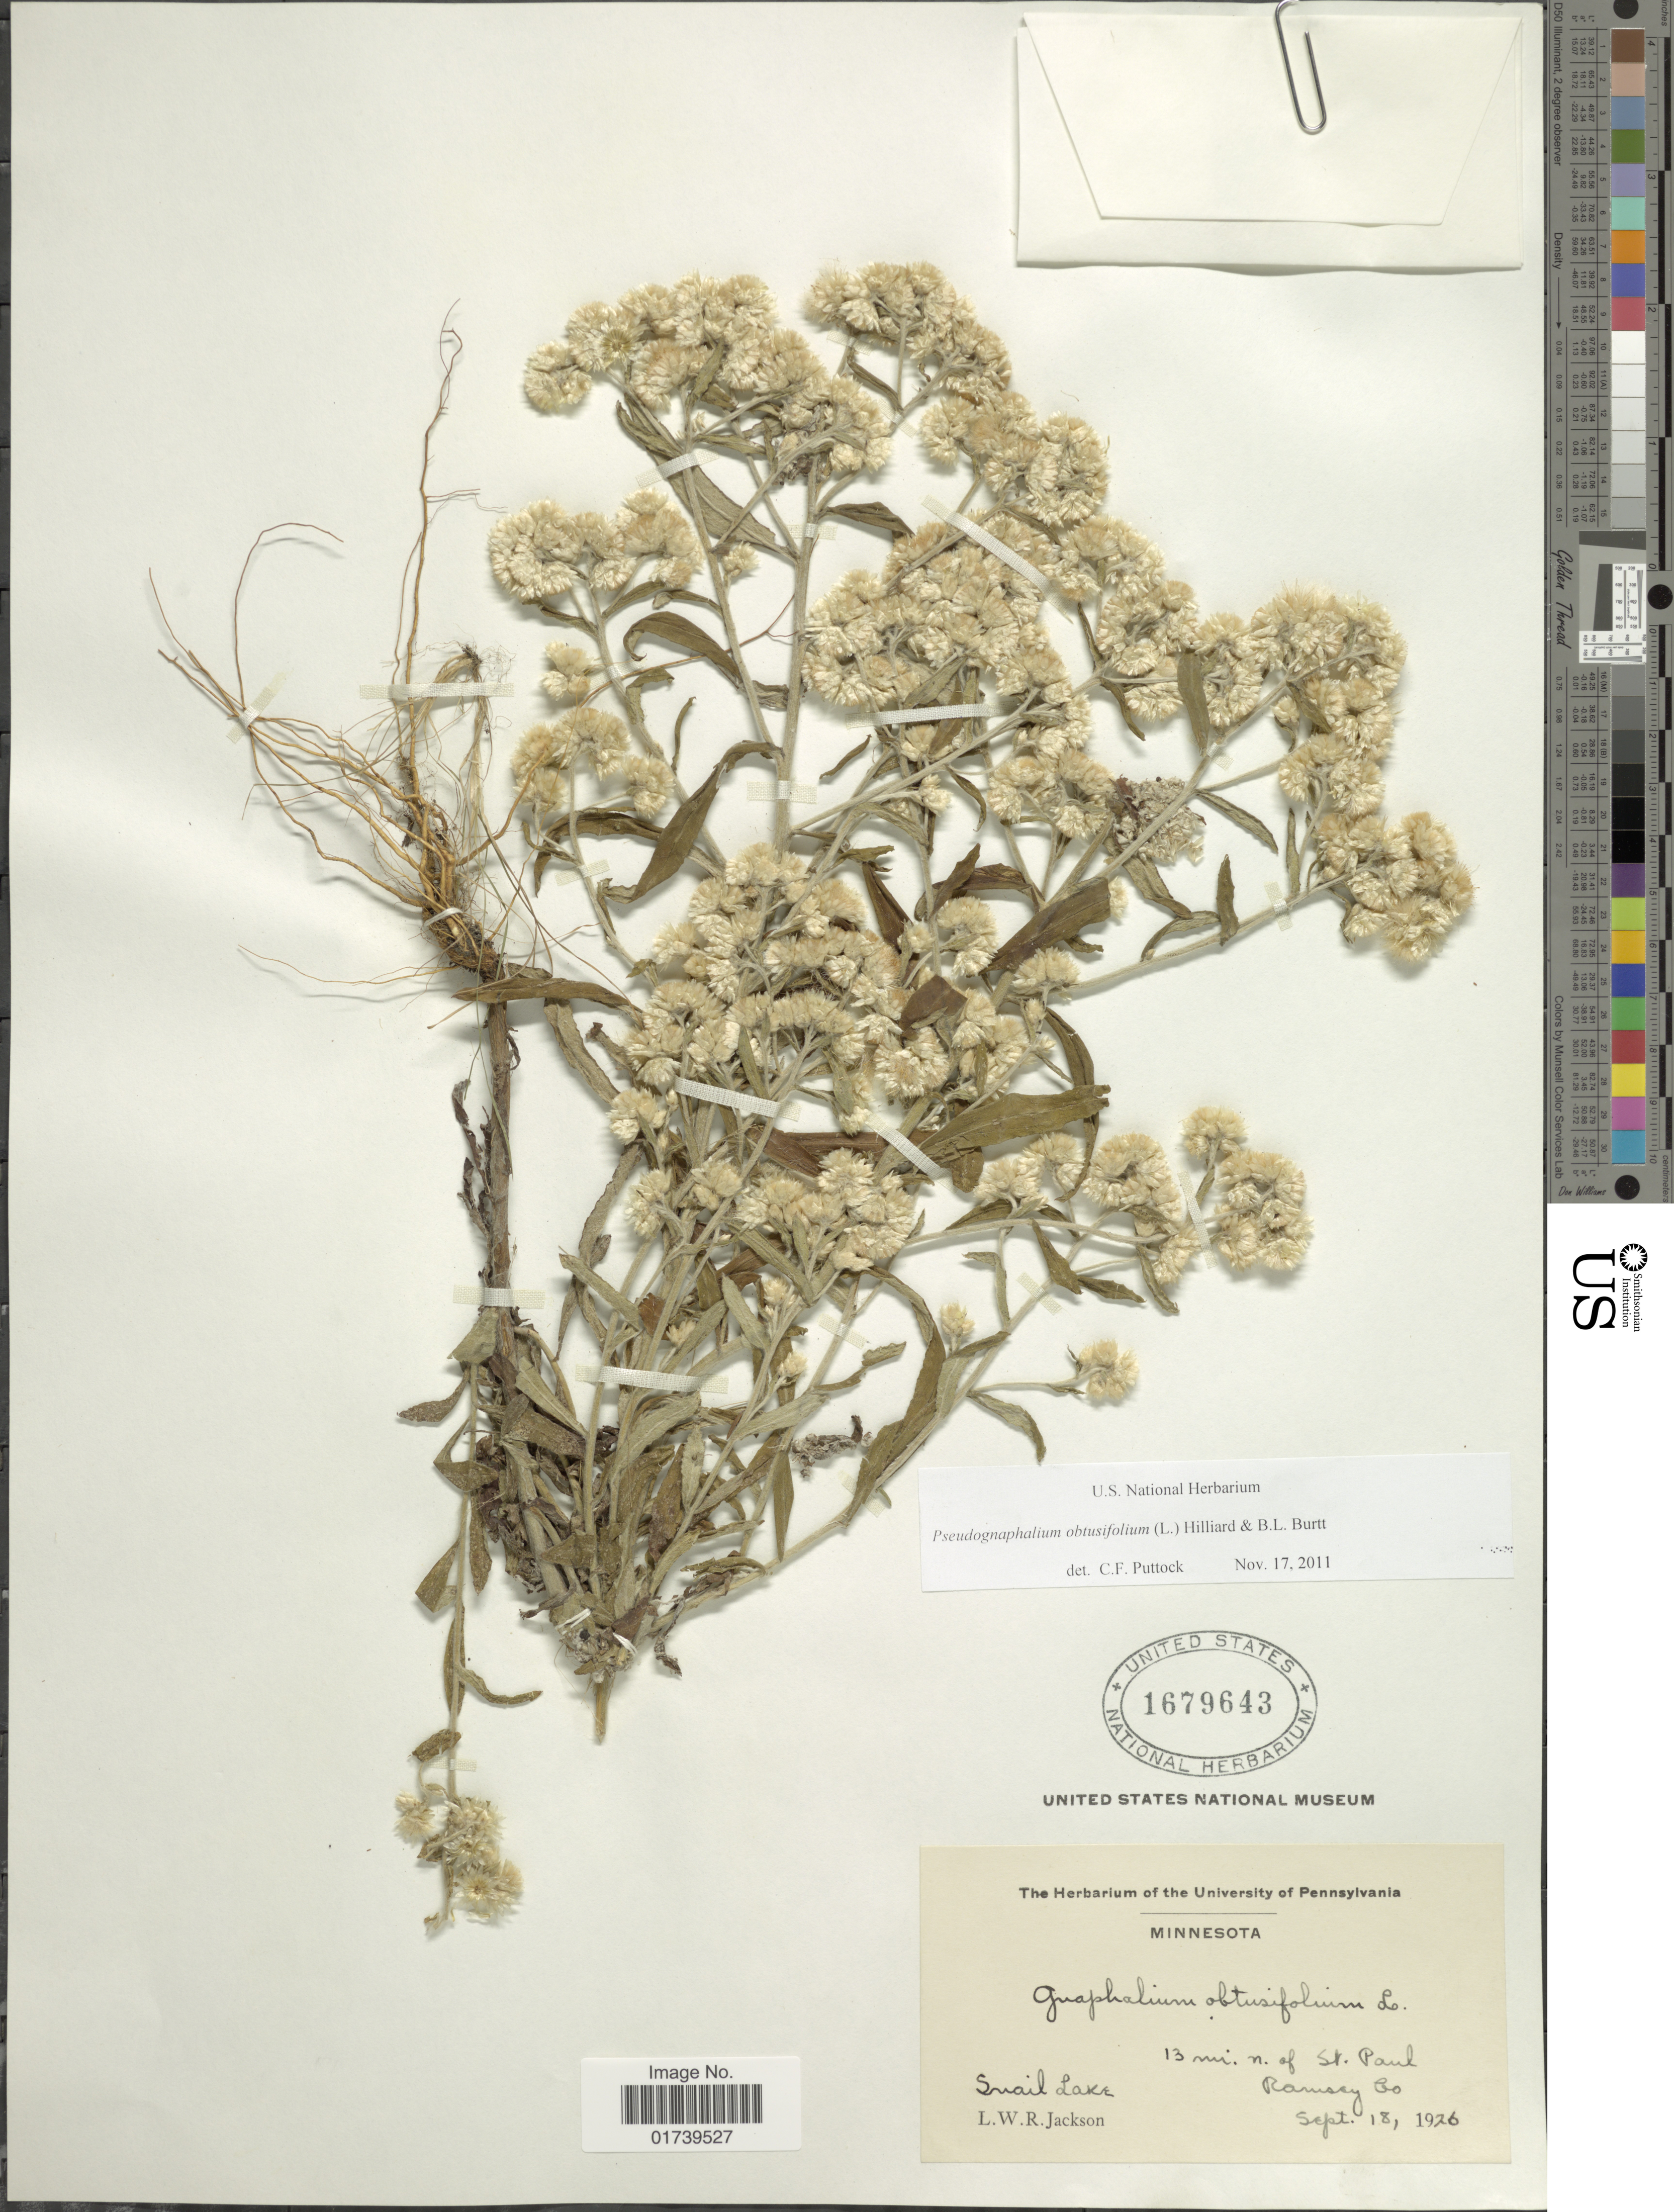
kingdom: Plantae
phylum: Tracheophyta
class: Magnoliopsida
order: Asterales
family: Asteraceae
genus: Pseudognaphalium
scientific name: Pseudognaphalium obtusifolium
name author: (L.) Hilliard & B.L. Burtt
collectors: L. Jackson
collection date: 1926-09-18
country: United States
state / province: Minnesota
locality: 13 mi. n. of St. Paul, Ramsey Co.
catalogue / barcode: US 1679643